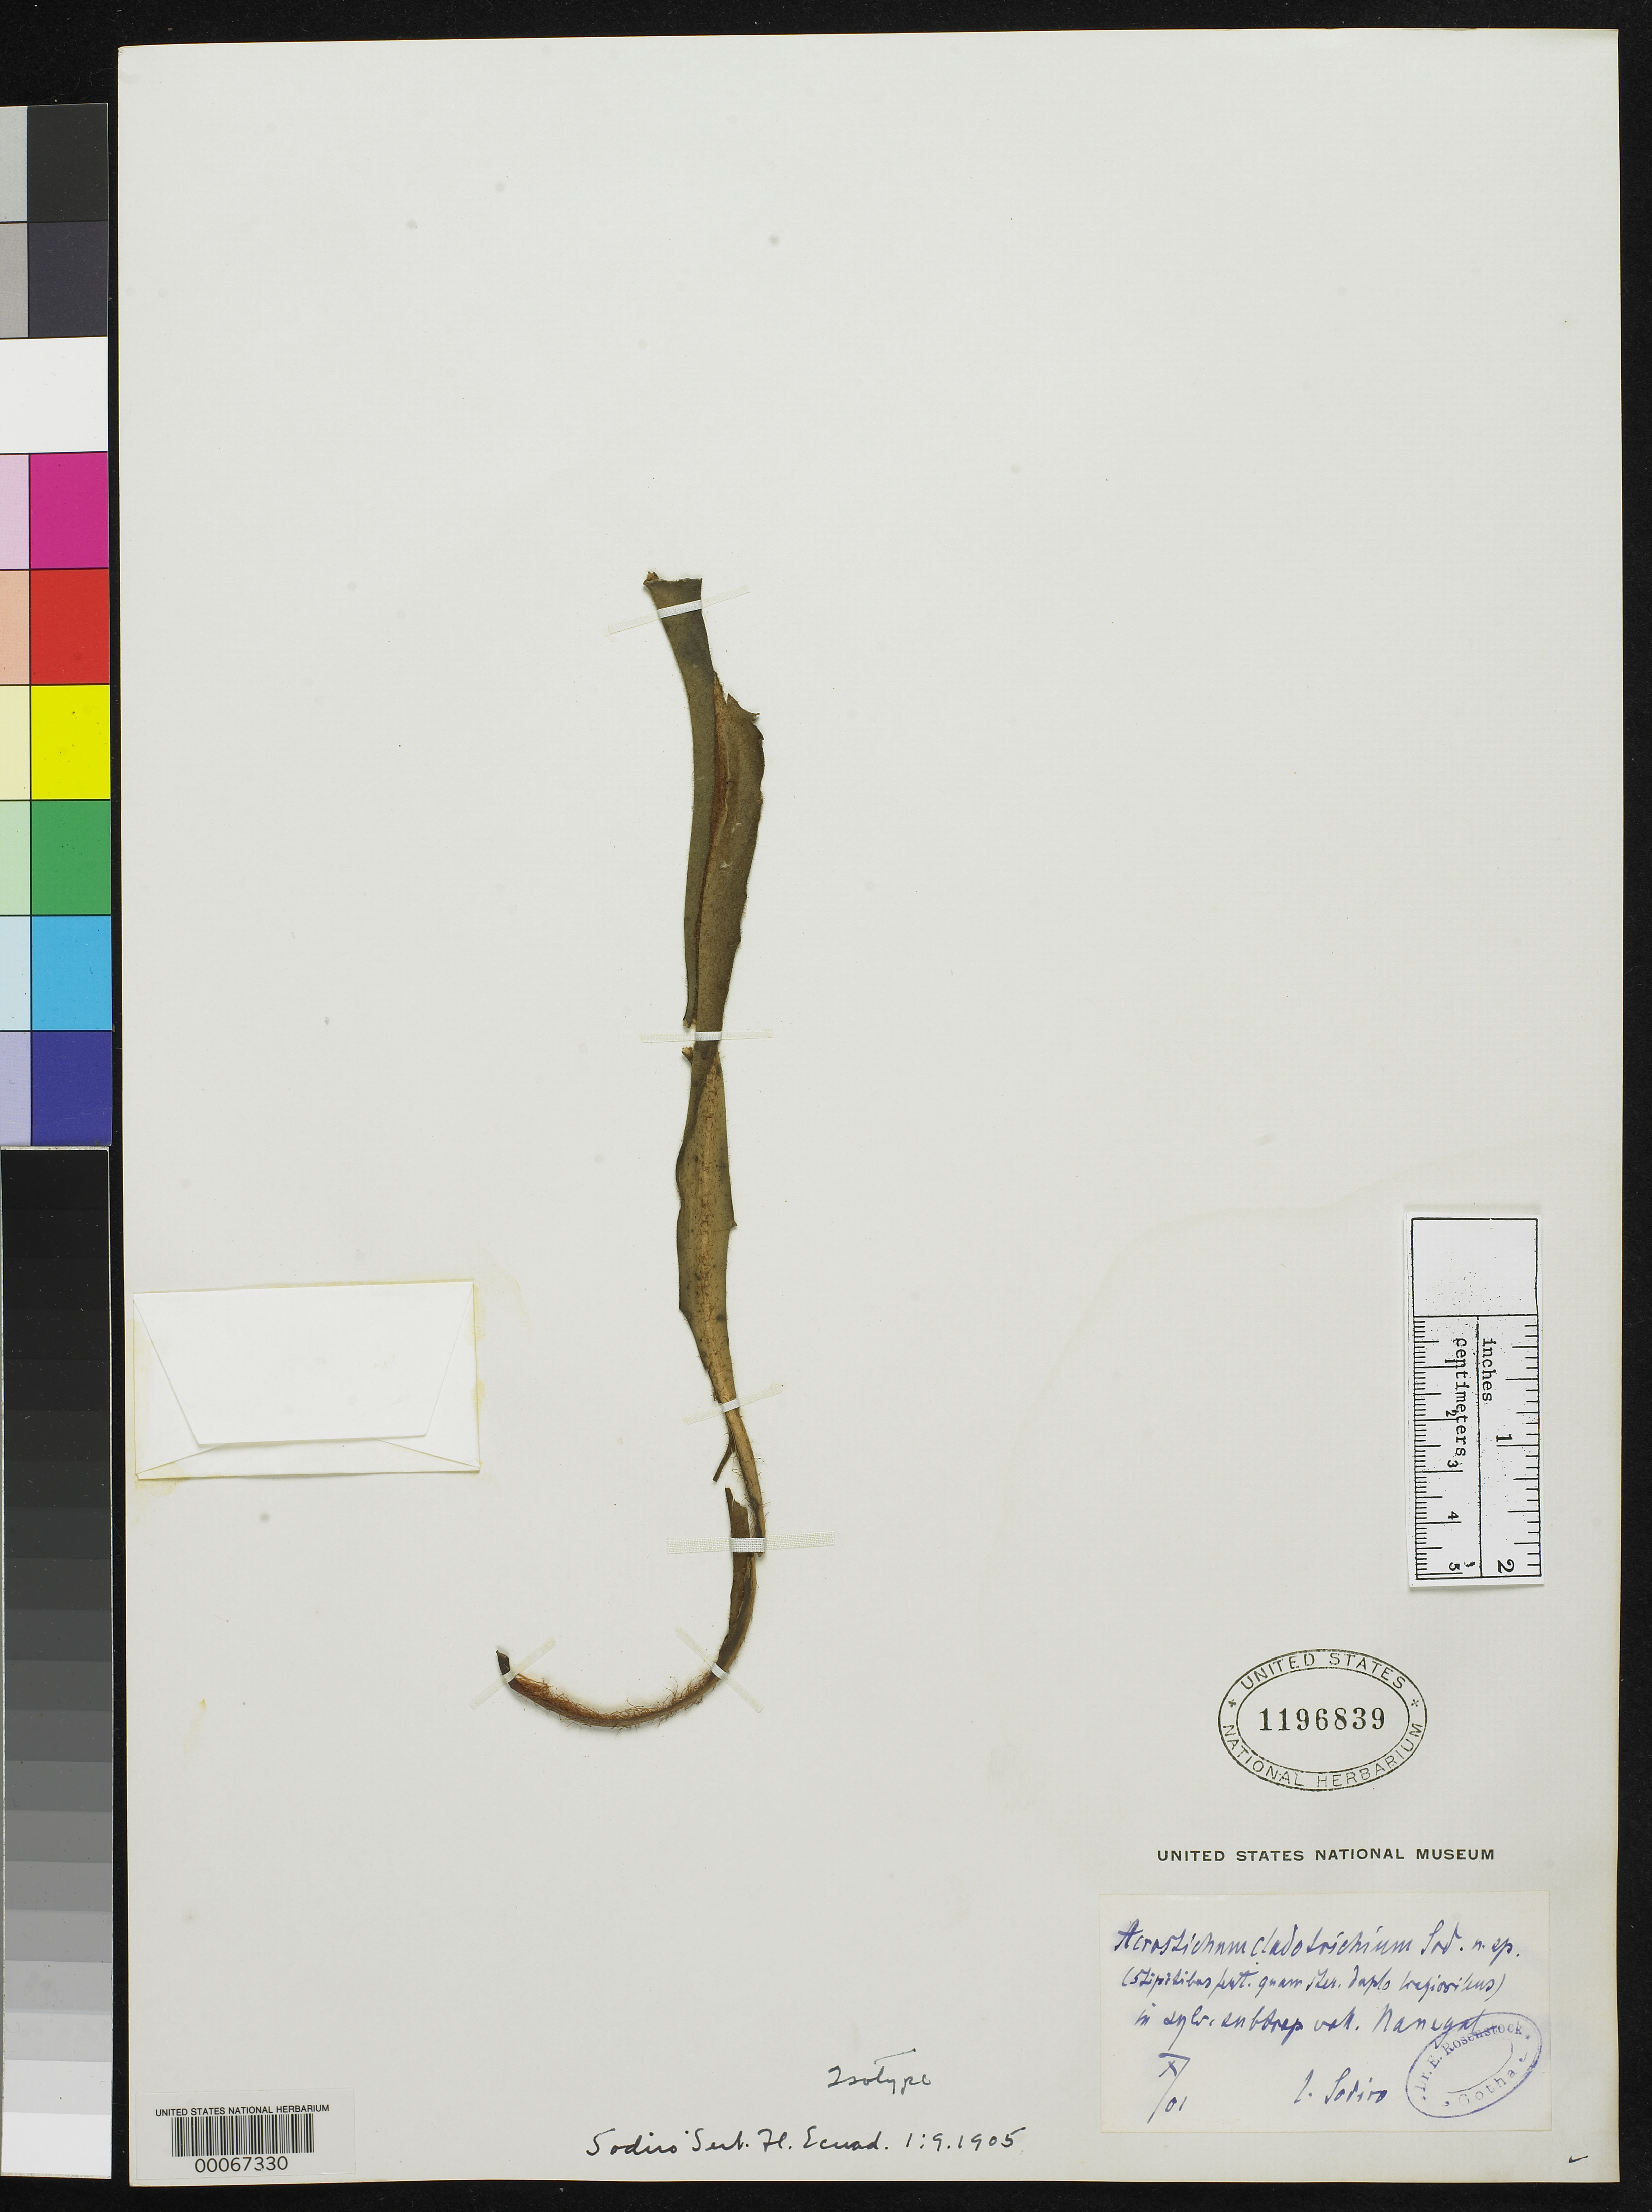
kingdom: Plantae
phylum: Tracheophyta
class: Polypodiopsida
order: Polypodiales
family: Pteridaceae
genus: Acrostichum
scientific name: Acrostichum cladotrichium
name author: Sodiro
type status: Type Collection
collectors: L. Sodiro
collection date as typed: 1901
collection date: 1901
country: Ecuador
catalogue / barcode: US 1196839